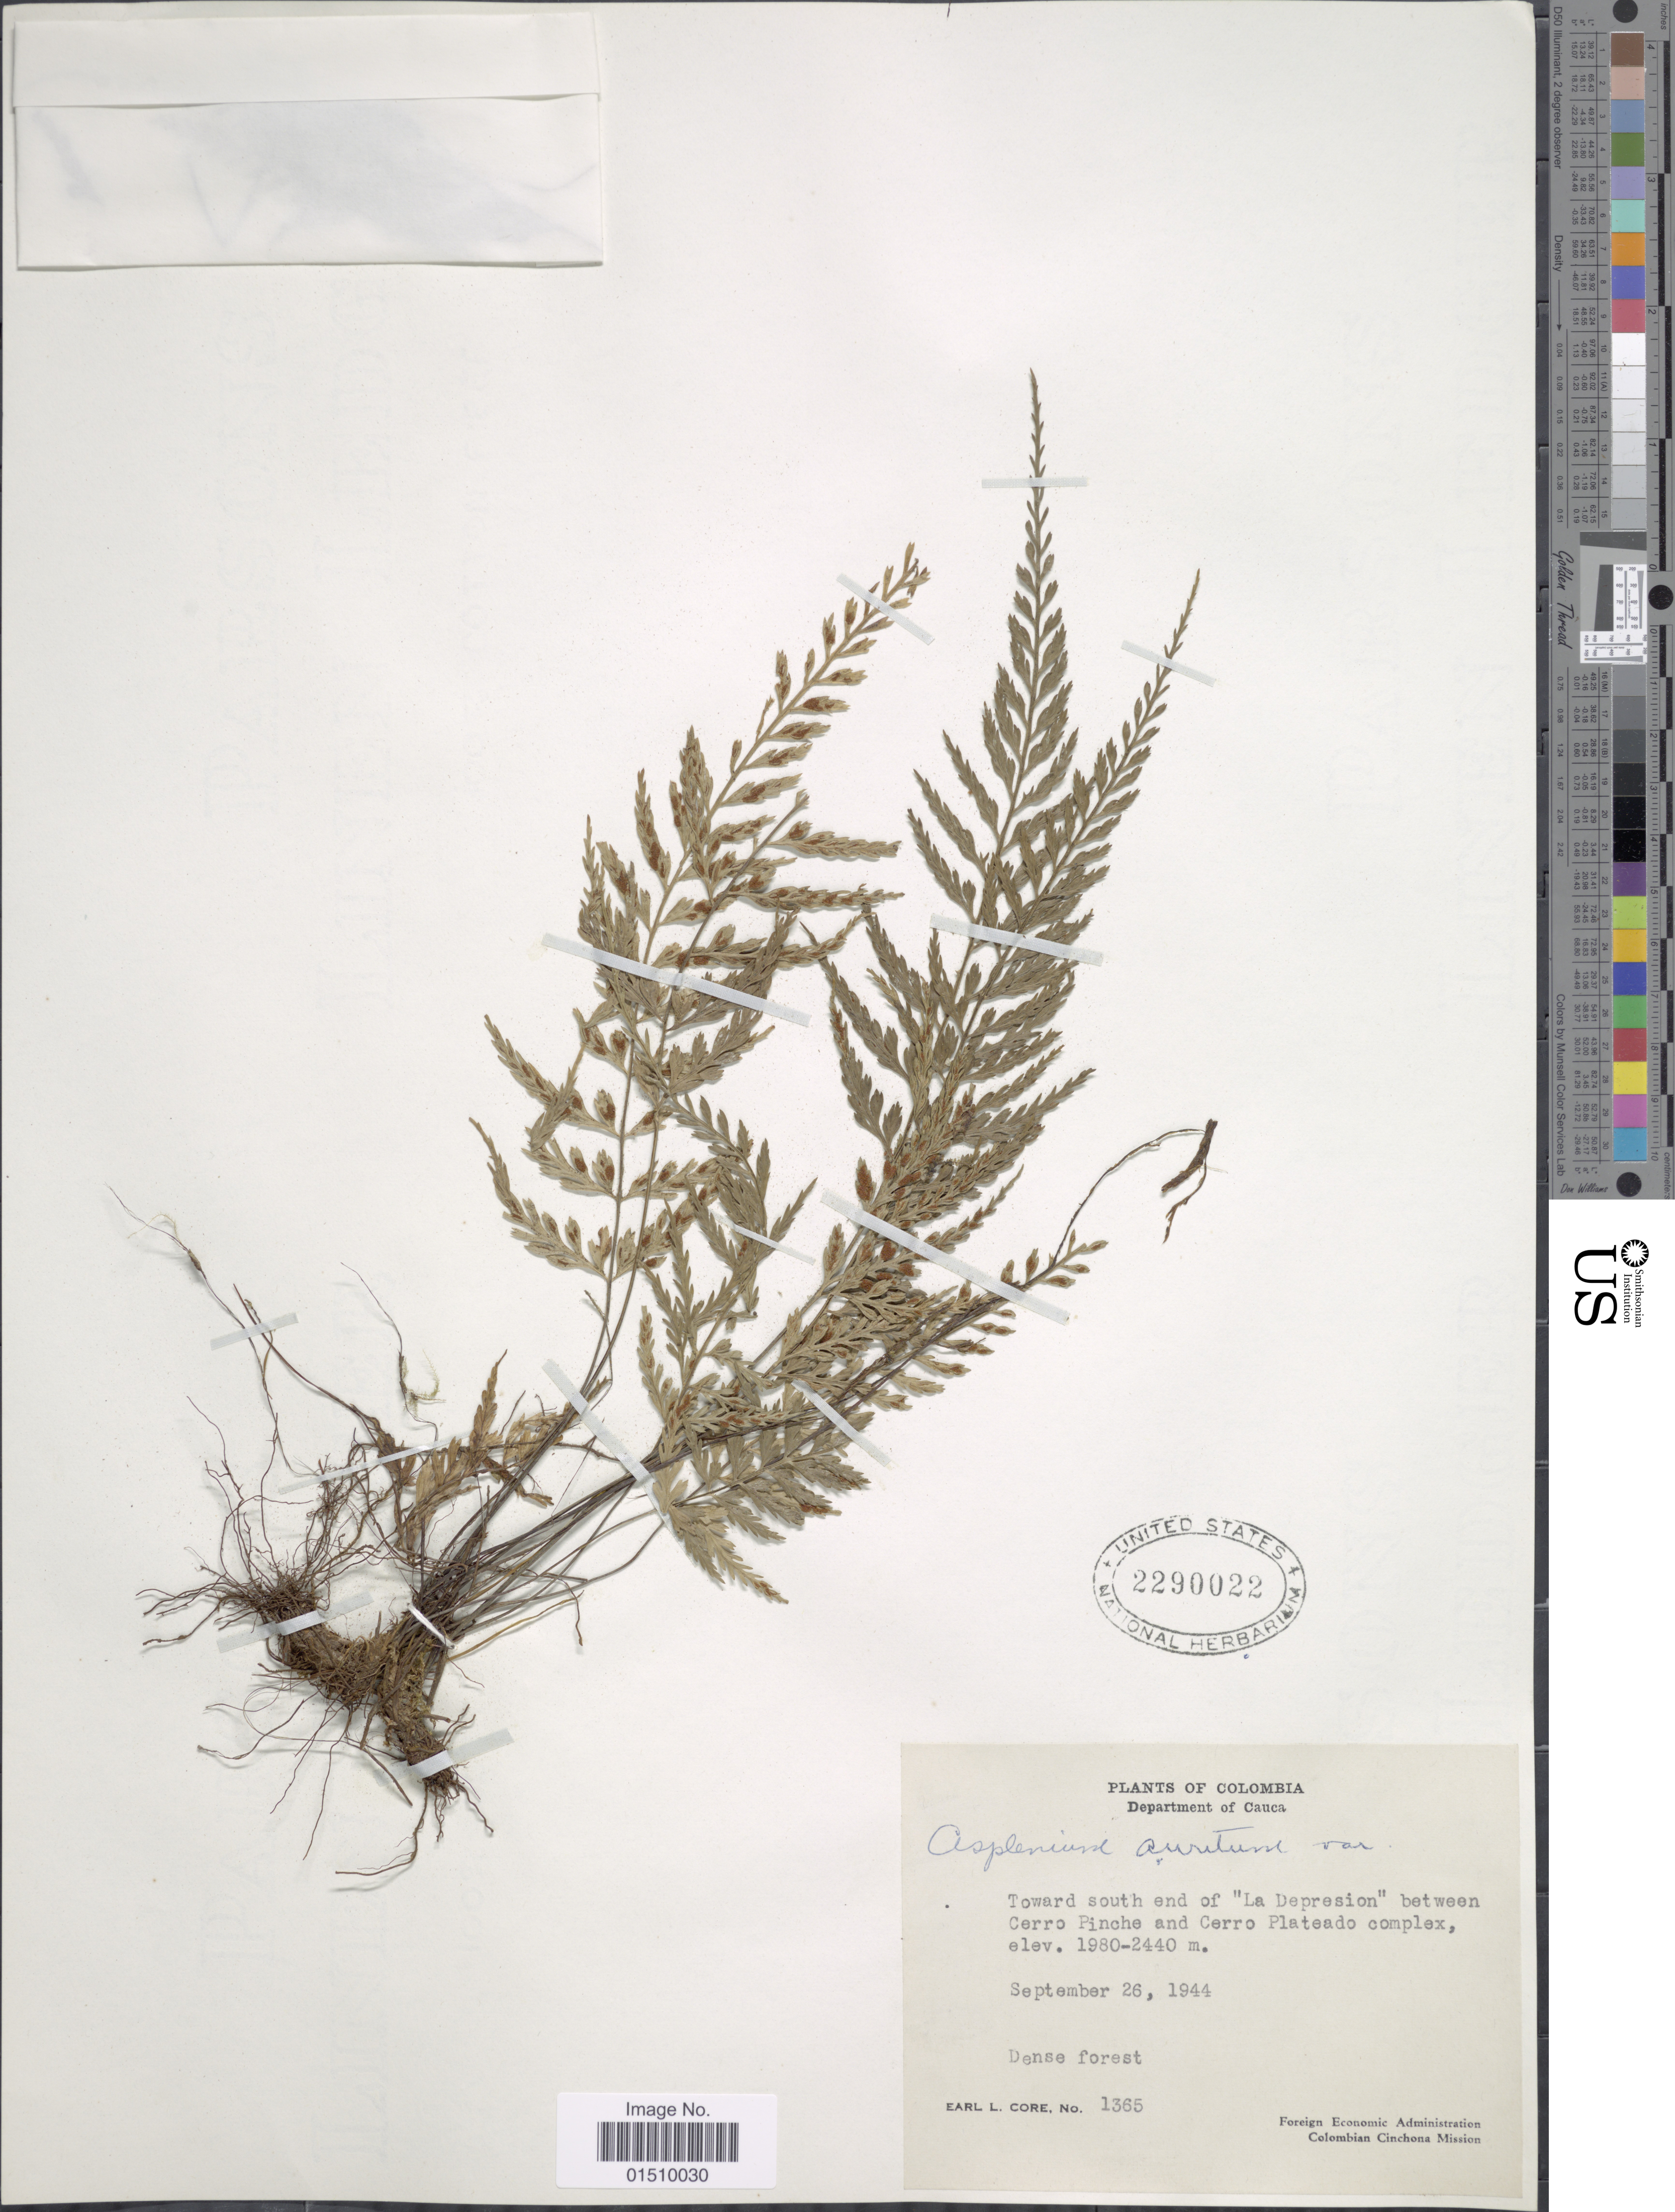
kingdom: Plantae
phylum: Tracheophyta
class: Polypodiopsida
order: Polypodiales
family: Aspleniaceae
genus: Asplenium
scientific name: Asplenium auritum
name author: Sw.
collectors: E. L. Core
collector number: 1365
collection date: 1944-09-26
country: Colombia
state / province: Cauca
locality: Colombia, Department of Cauca, Toward south end of "La Depresion" between Cerro Pinche and Cerro Plateado complex.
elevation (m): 1980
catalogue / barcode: US 2290022